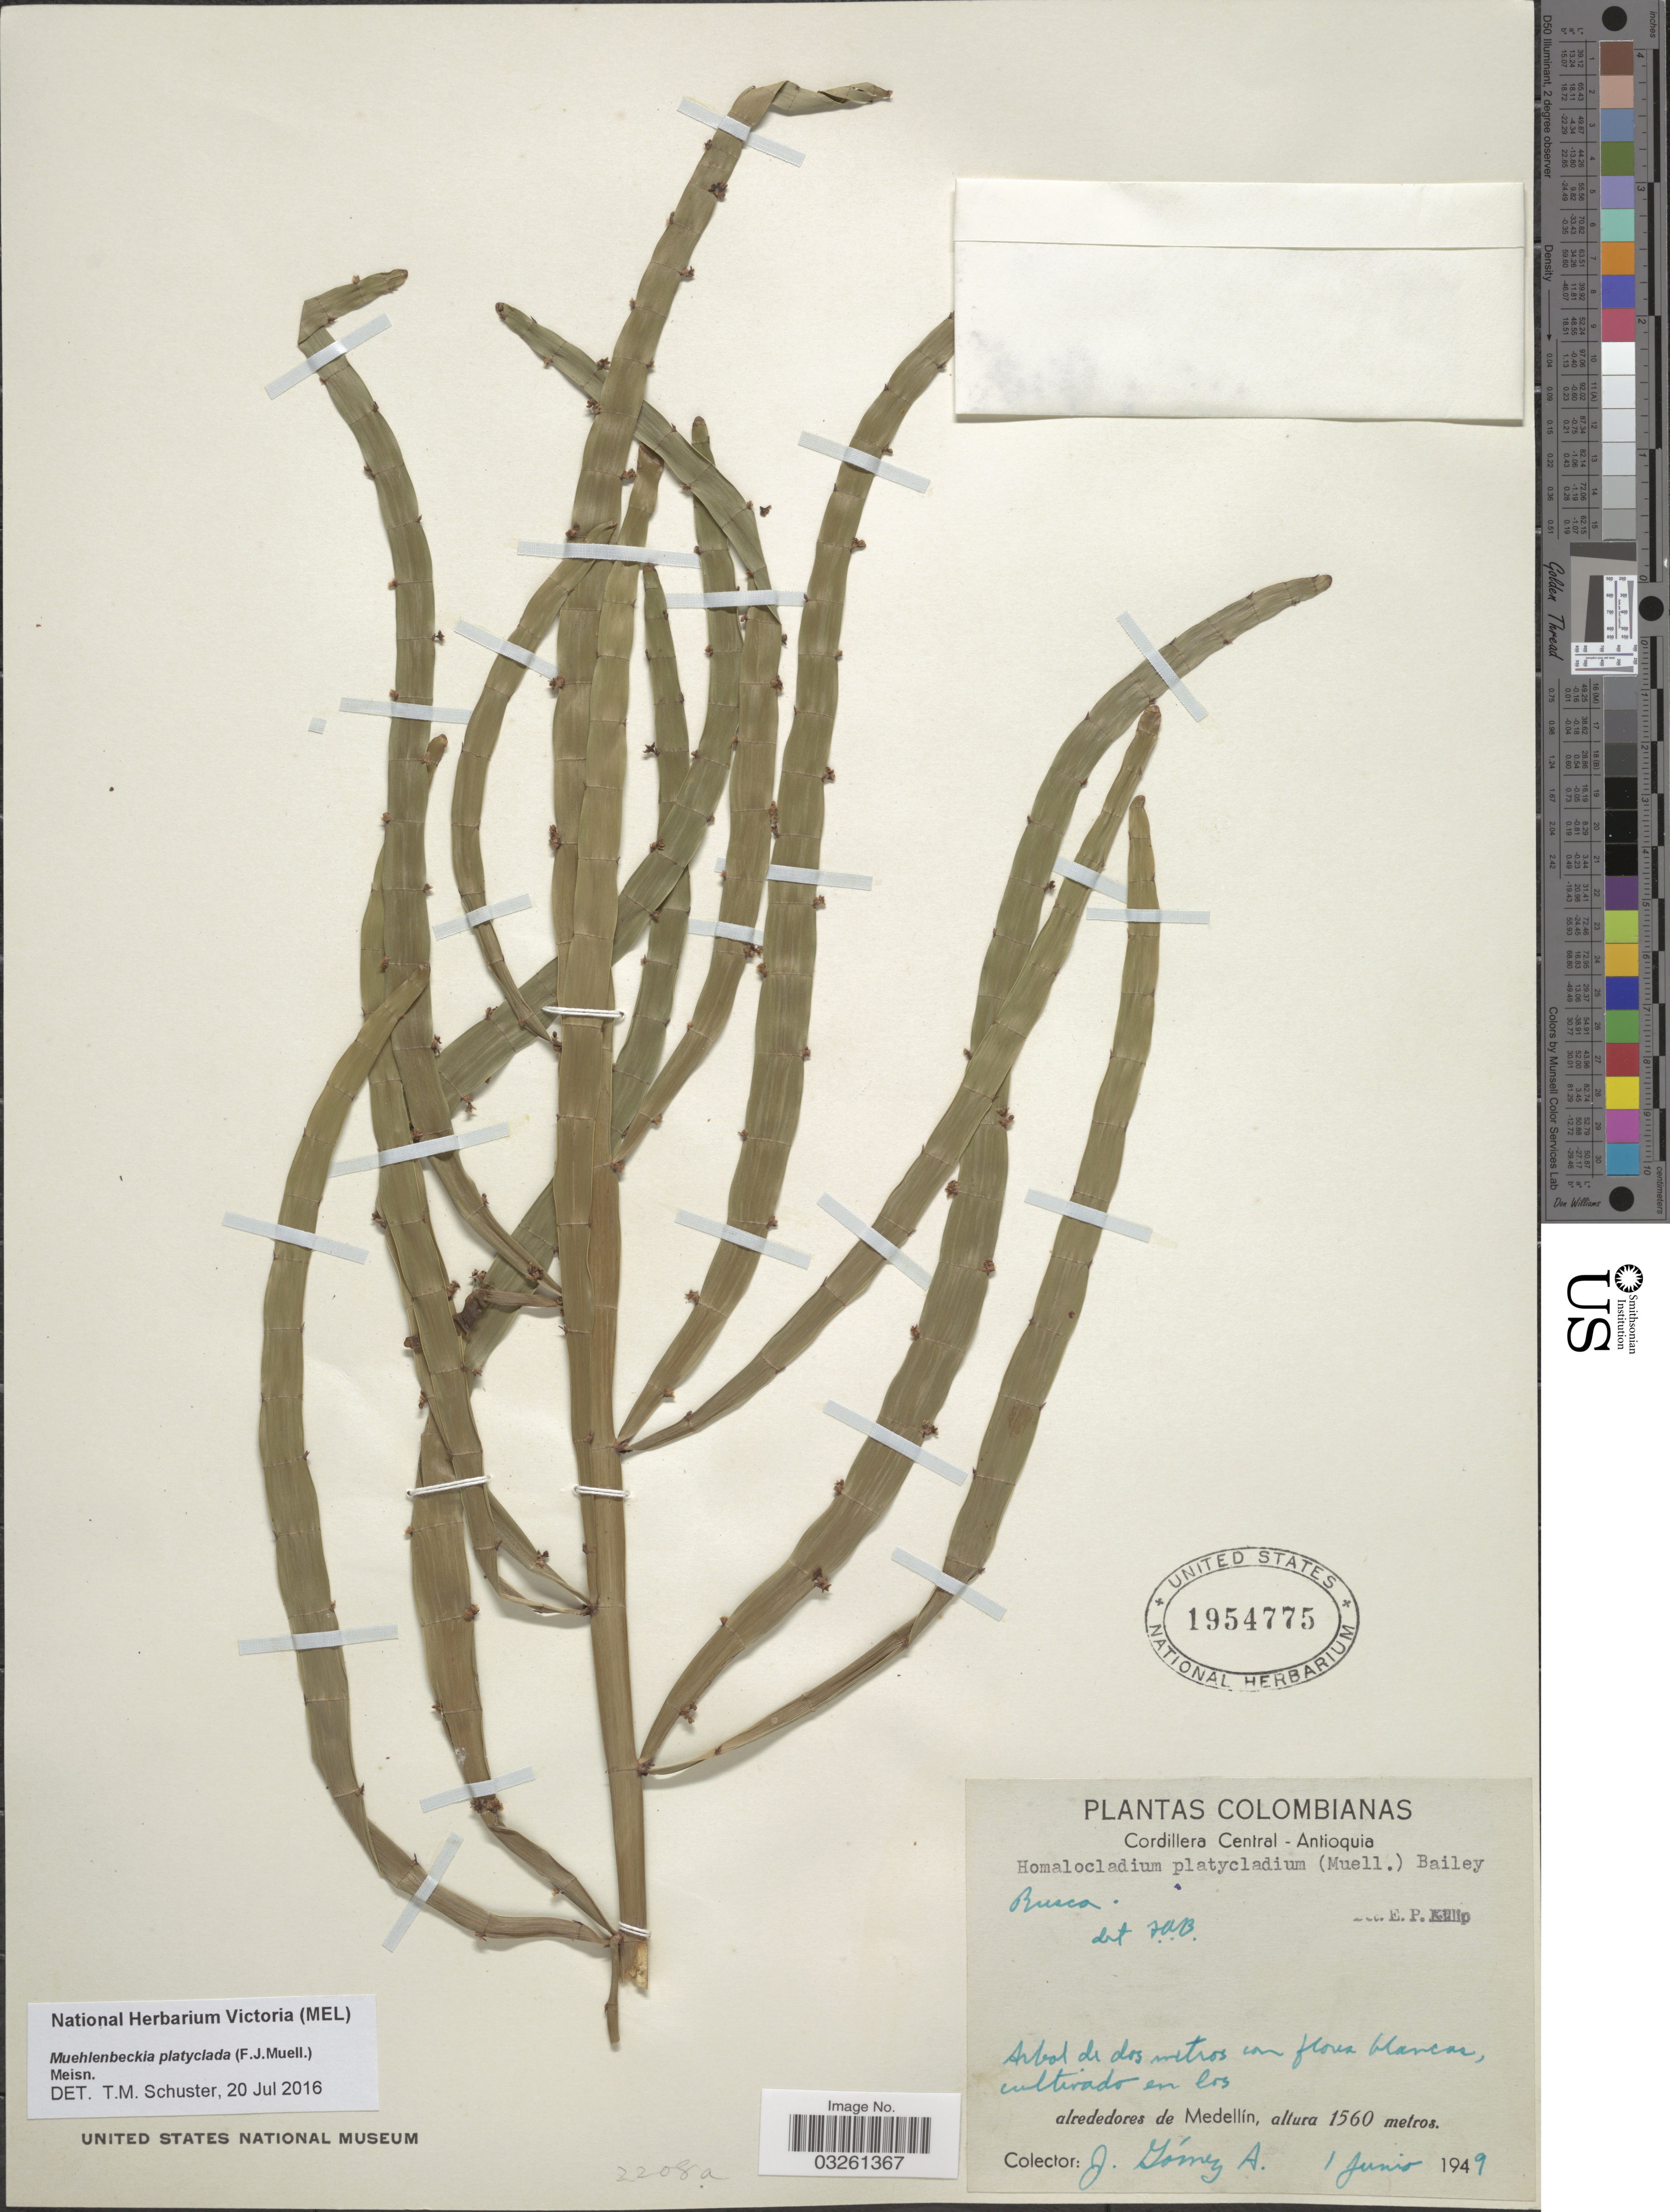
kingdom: Plantae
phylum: Tracheophyta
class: Magnoliopsida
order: Caryophyllales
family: Polygonaceae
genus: Muehlenbeckia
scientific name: Muehlenbeckia platyclada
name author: (F. Muell.) Meisn.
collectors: J. Gomez A.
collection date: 1949-06-01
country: Colombia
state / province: Antioquia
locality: Cordillera Central. Alrededores de Medellín.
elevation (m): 1560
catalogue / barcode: US 1954775